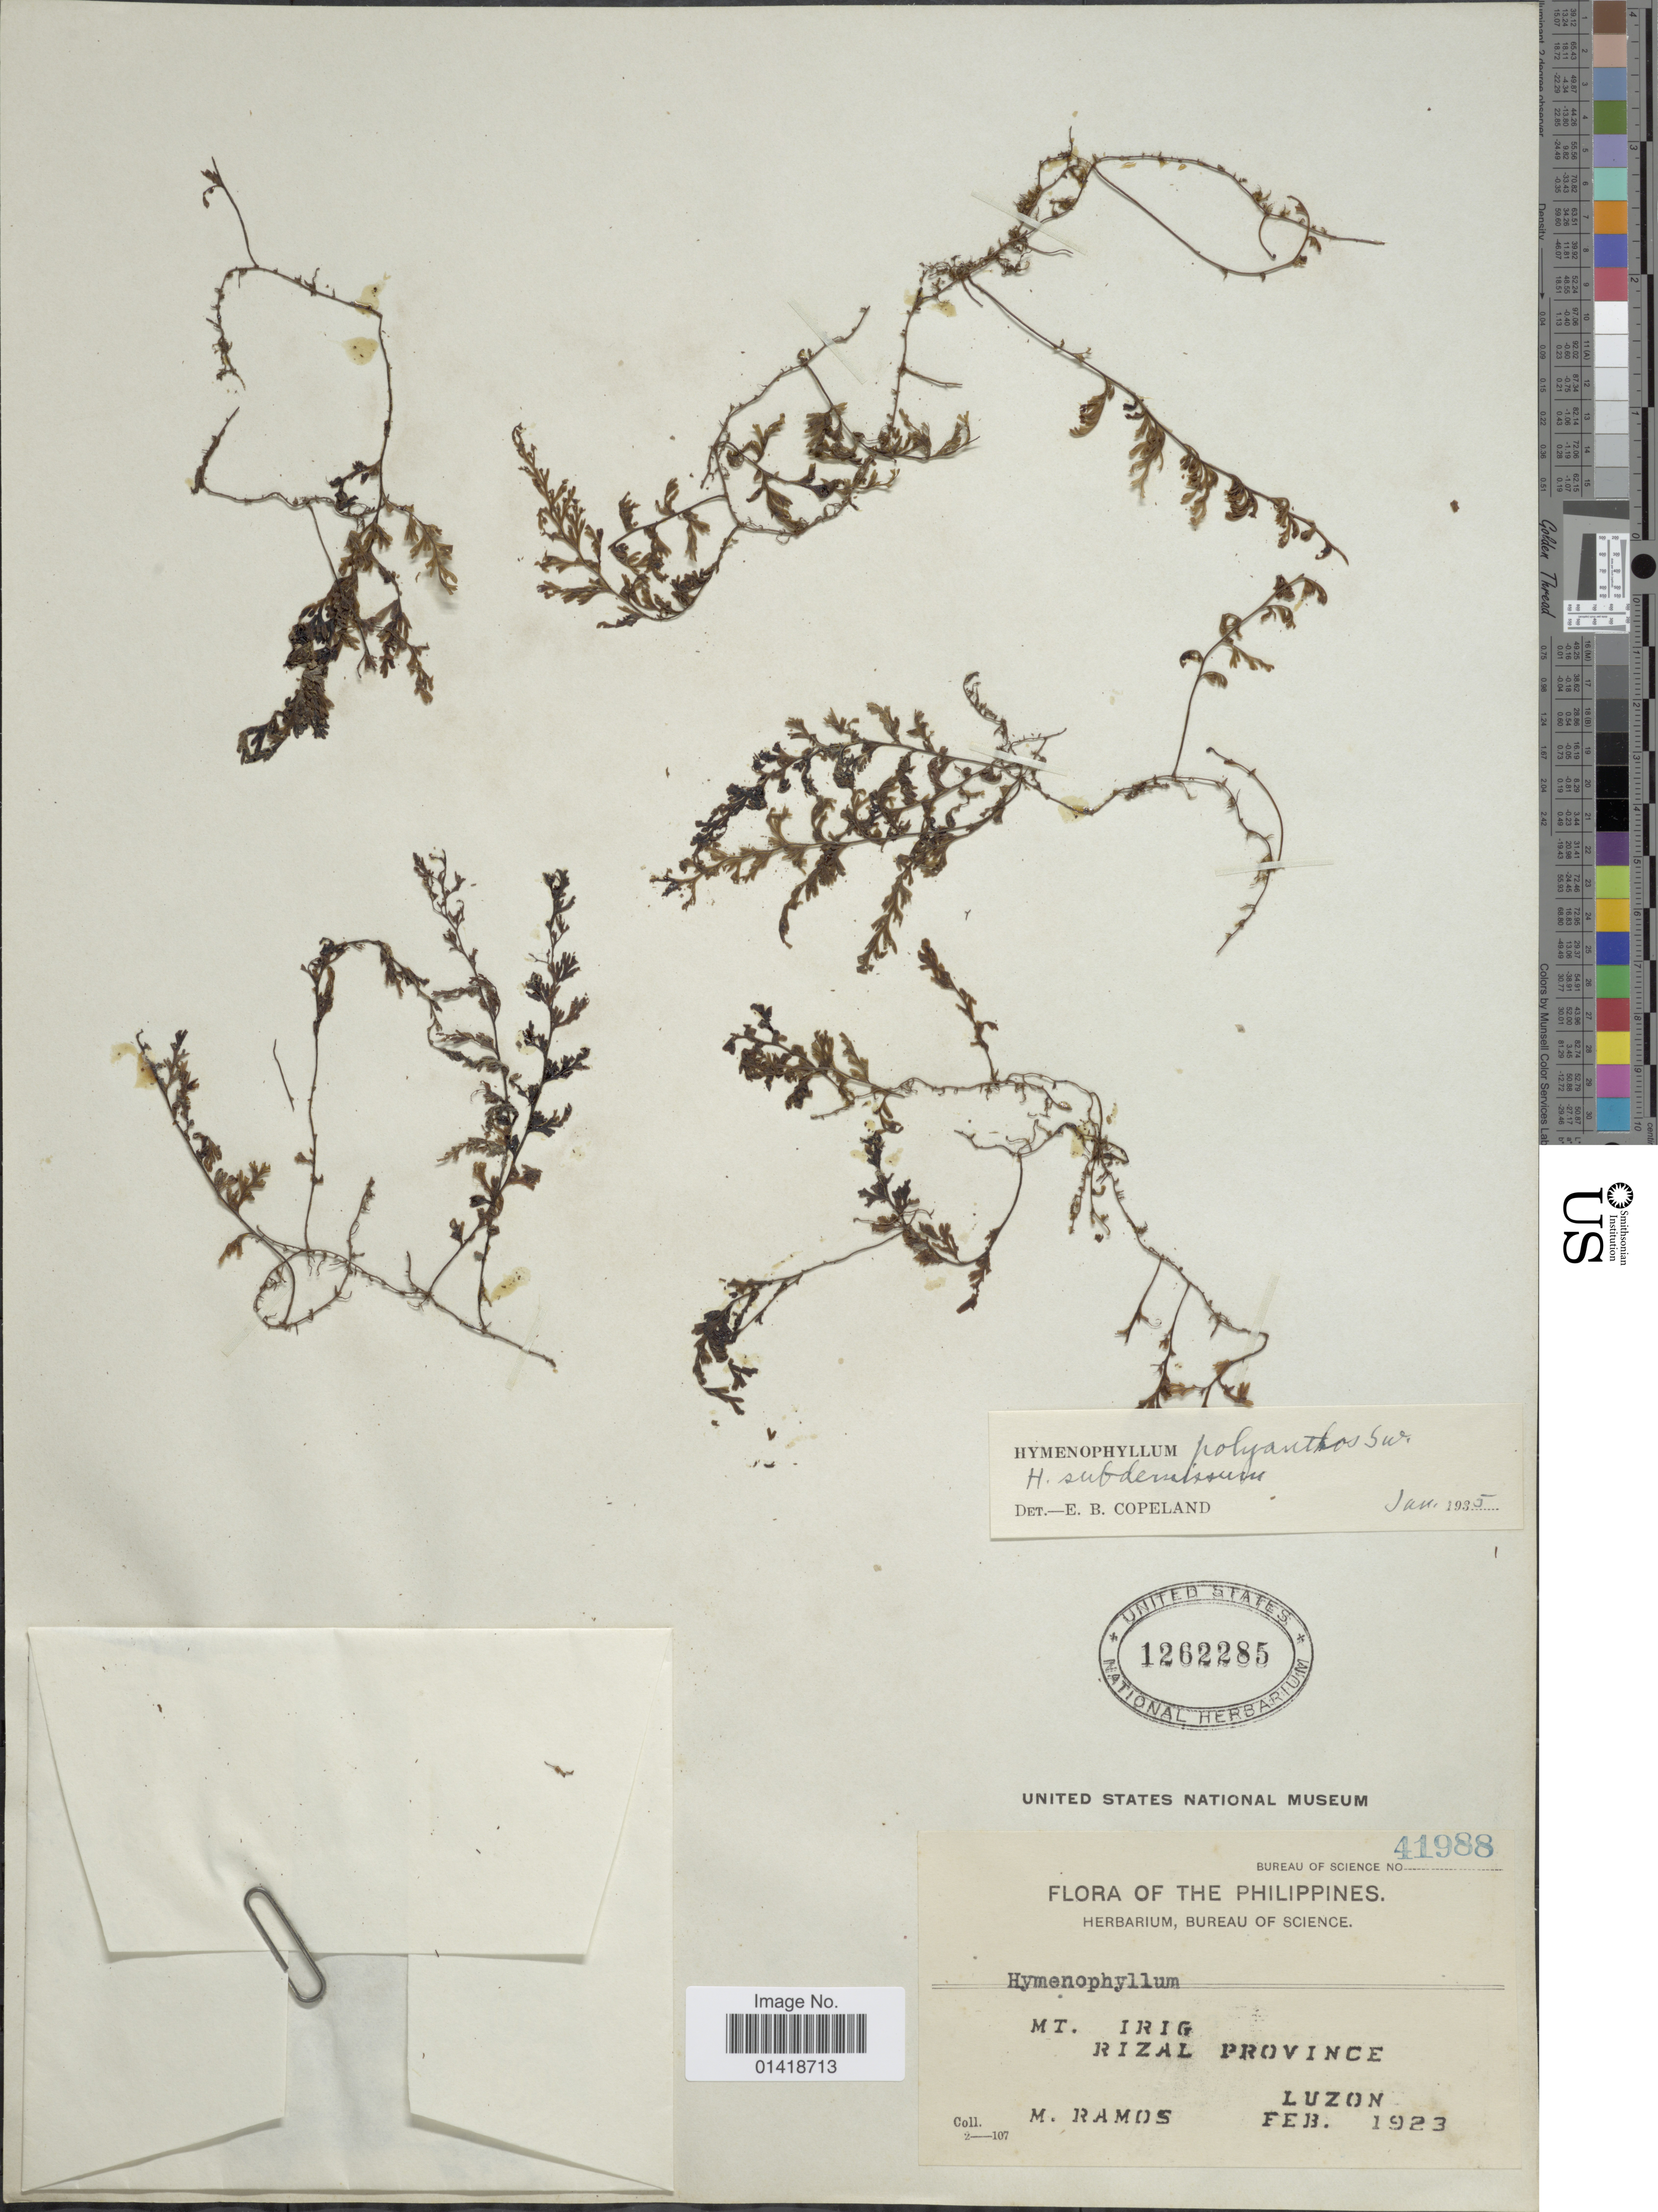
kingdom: Plantae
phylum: Tracheophyta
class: Polypodiopsida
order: Hymenophyllales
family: Hymenophyllaceae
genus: Hymenophyllum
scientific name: Hymenophyllum polyanthos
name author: (Sw.) Sw.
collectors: M. Ramos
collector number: Bureau of Science 41988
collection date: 1923-02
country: Philippines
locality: The Philippines. Mt. Irig, Rizal Province. Luzon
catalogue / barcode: US 1262285